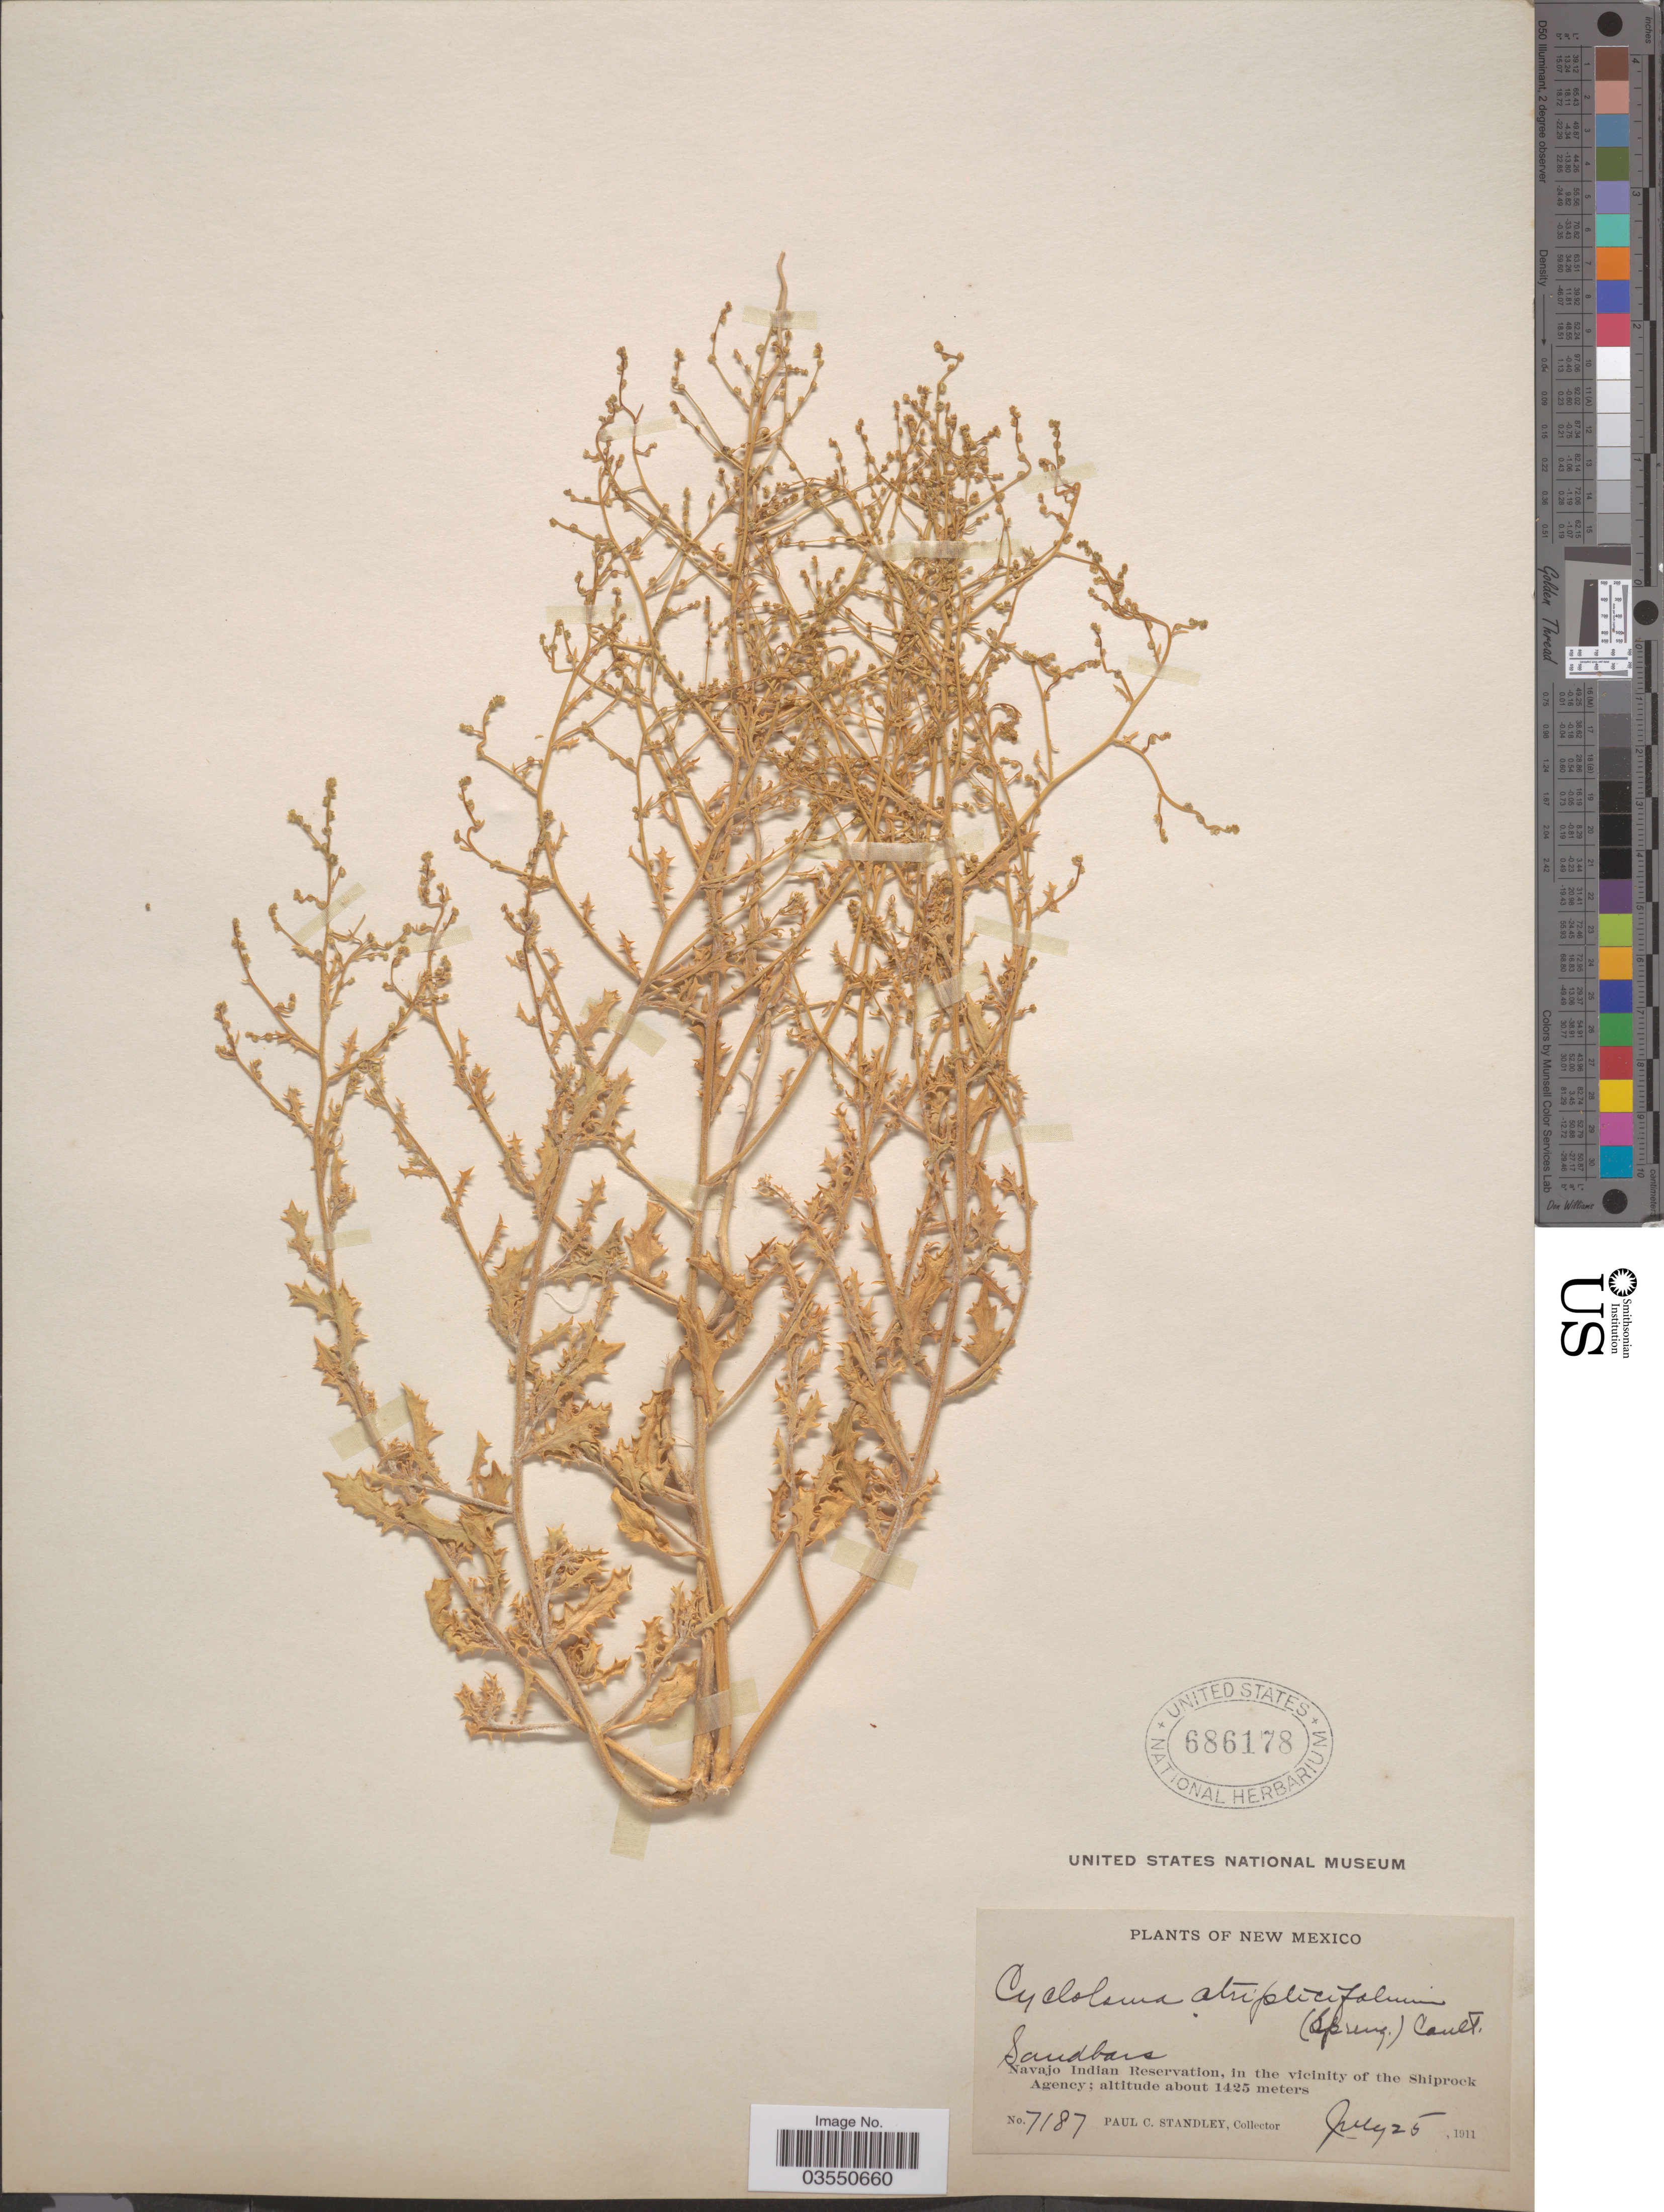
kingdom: Plantae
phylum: Tracheophyta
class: Magnoliopsida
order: Caryophyllales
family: Amaranthaceae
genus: Dysphania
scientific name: Dysphania atriplicifolia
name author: (Spreng.) G. Kadereit et al.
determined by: U.S. National Herbarium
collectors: P. C. Standley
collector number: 7187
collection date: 1911-07-25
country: United States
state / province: New Mexico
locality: Navajo Indian Reservation, in the vicinity of the Shiprock Agency.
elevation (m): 1425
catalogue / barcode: US 686178